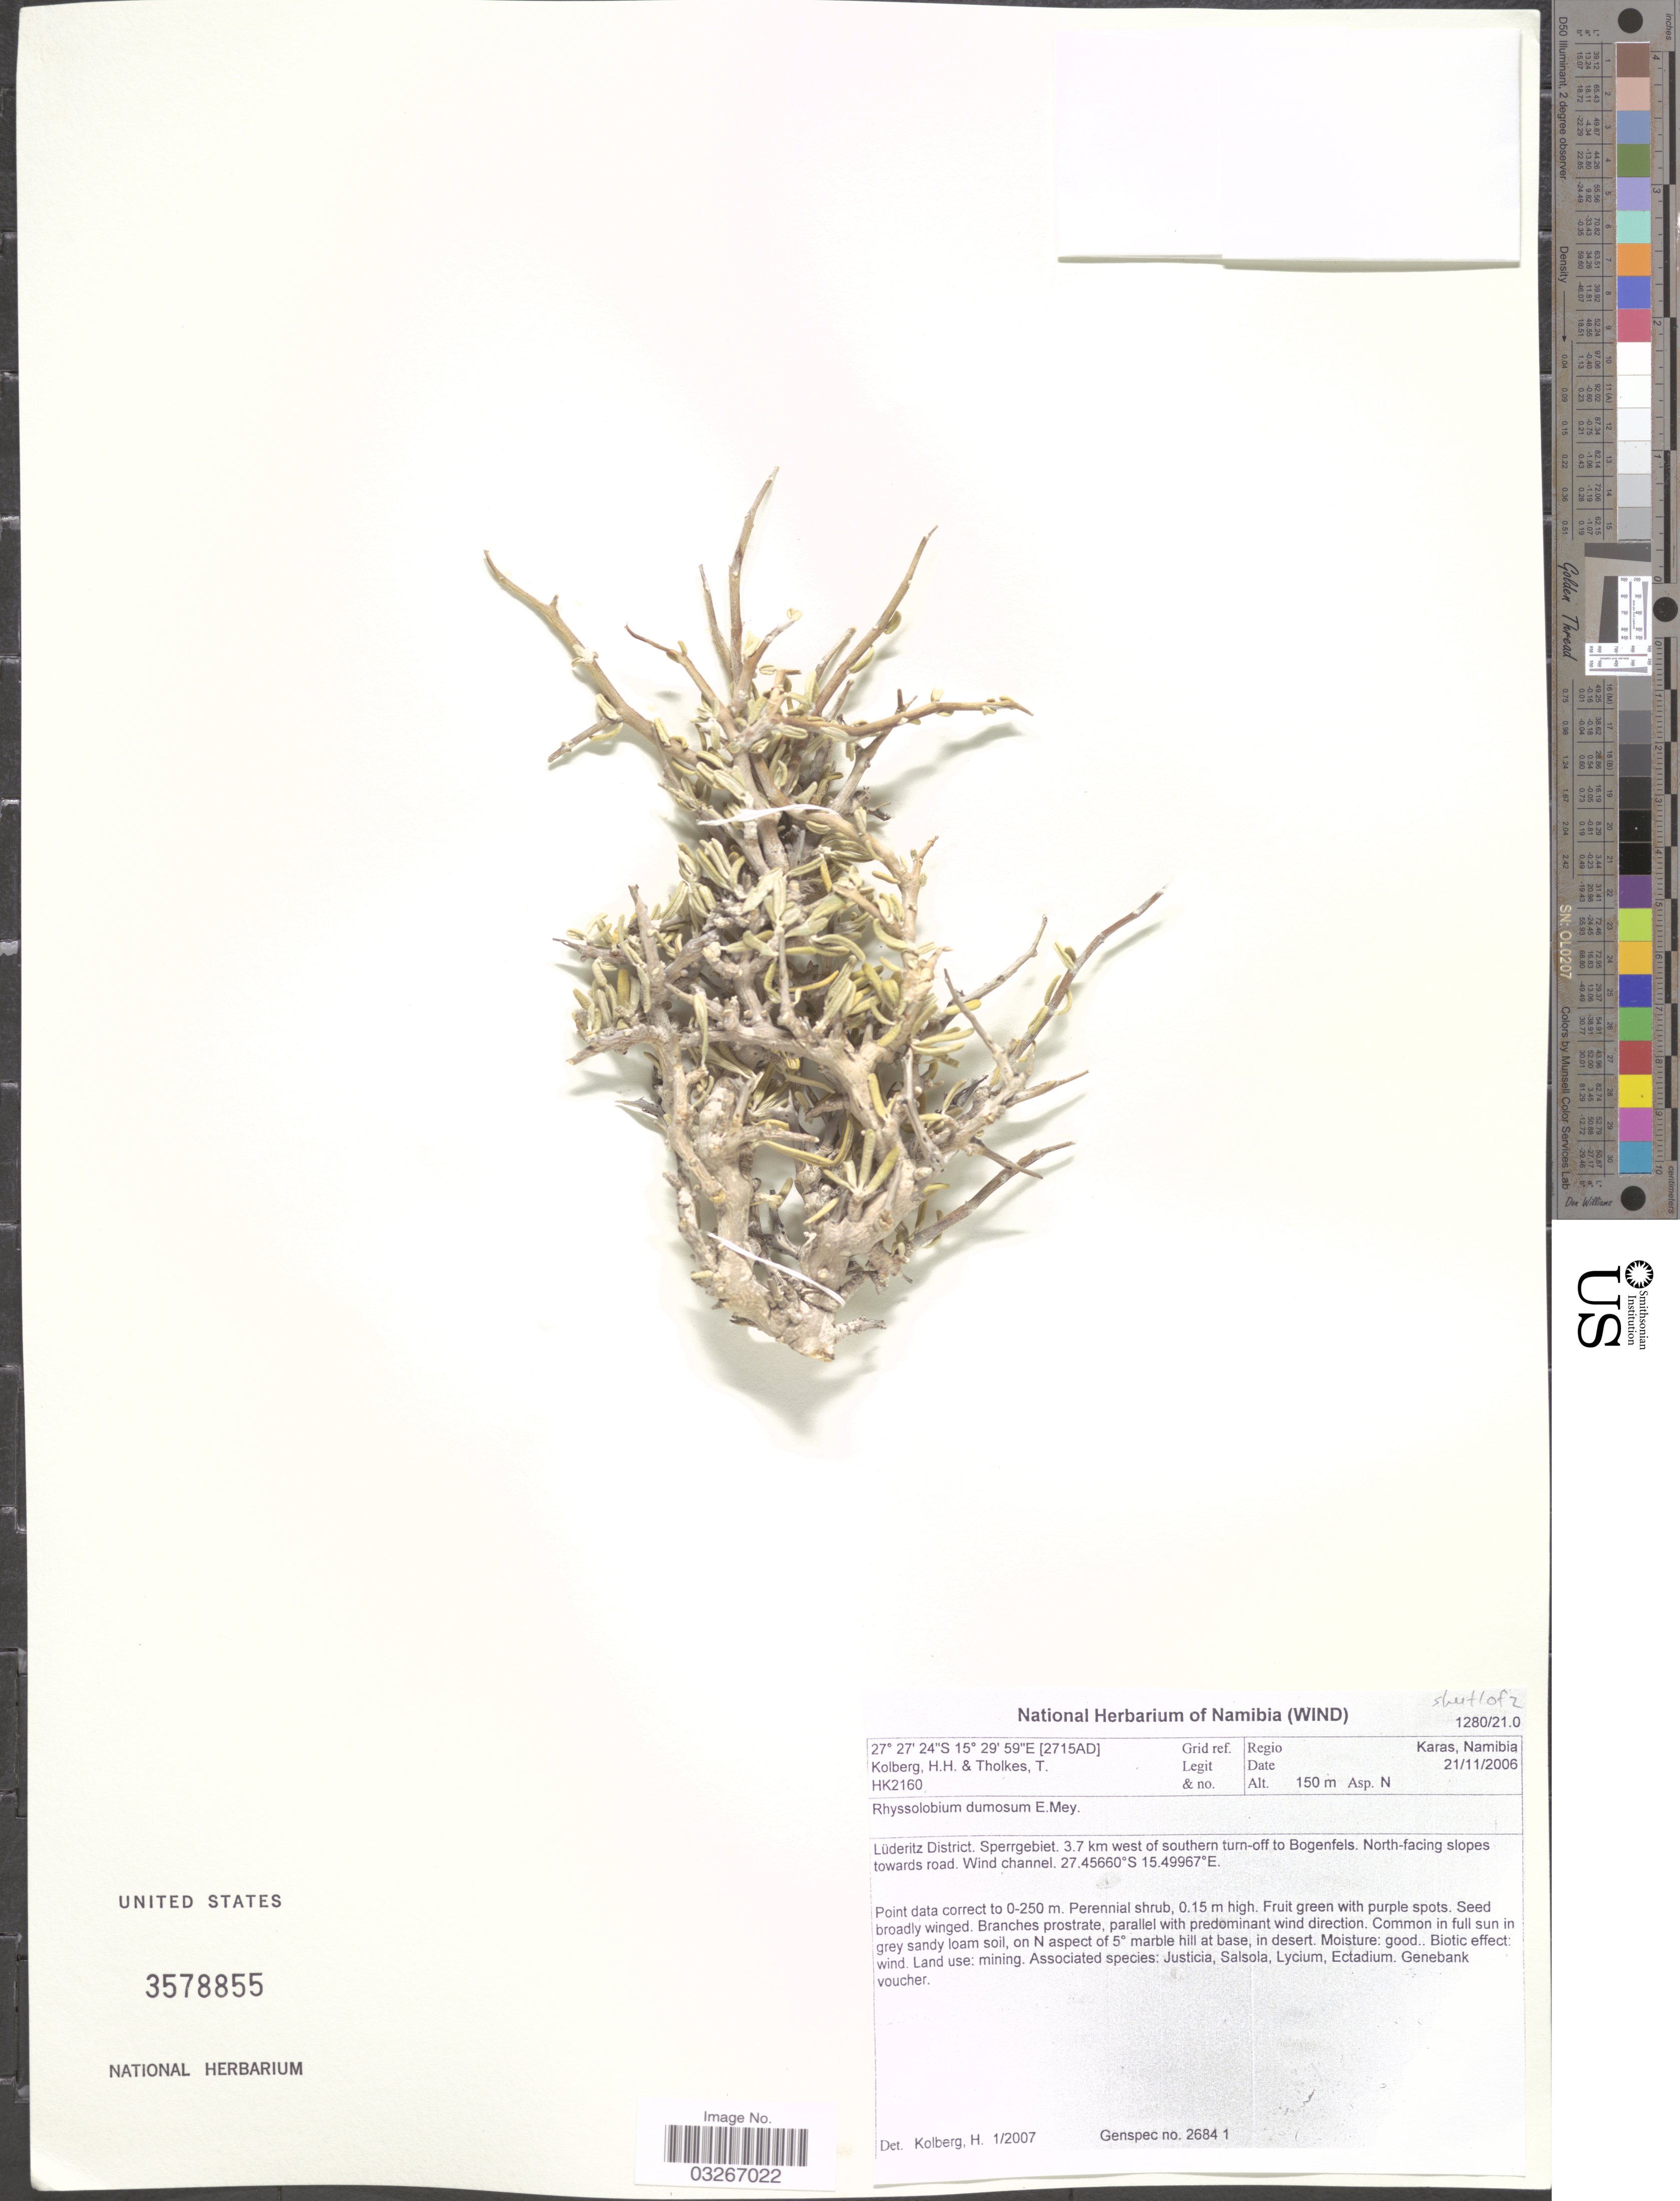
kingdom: Plantae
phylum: Tracheophyta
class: Magnoliopsida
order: Gentianales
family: Apocynaceae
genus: Rhyssolobium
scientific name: Rhyssolobium dumosum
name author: E. Mey.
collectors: H. H. Kolberg & T. Tholkes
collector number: HK2160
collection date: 2006-11-21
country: Namibia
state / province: Karas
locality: [2715AD] Grid ref. Regio Karas. Lüderitz District. Sperrgebiet. 3.7 km west of southern turn-off to Bogenfels. North-facing slopes towards road.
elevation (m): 150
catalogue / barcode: US 3578855